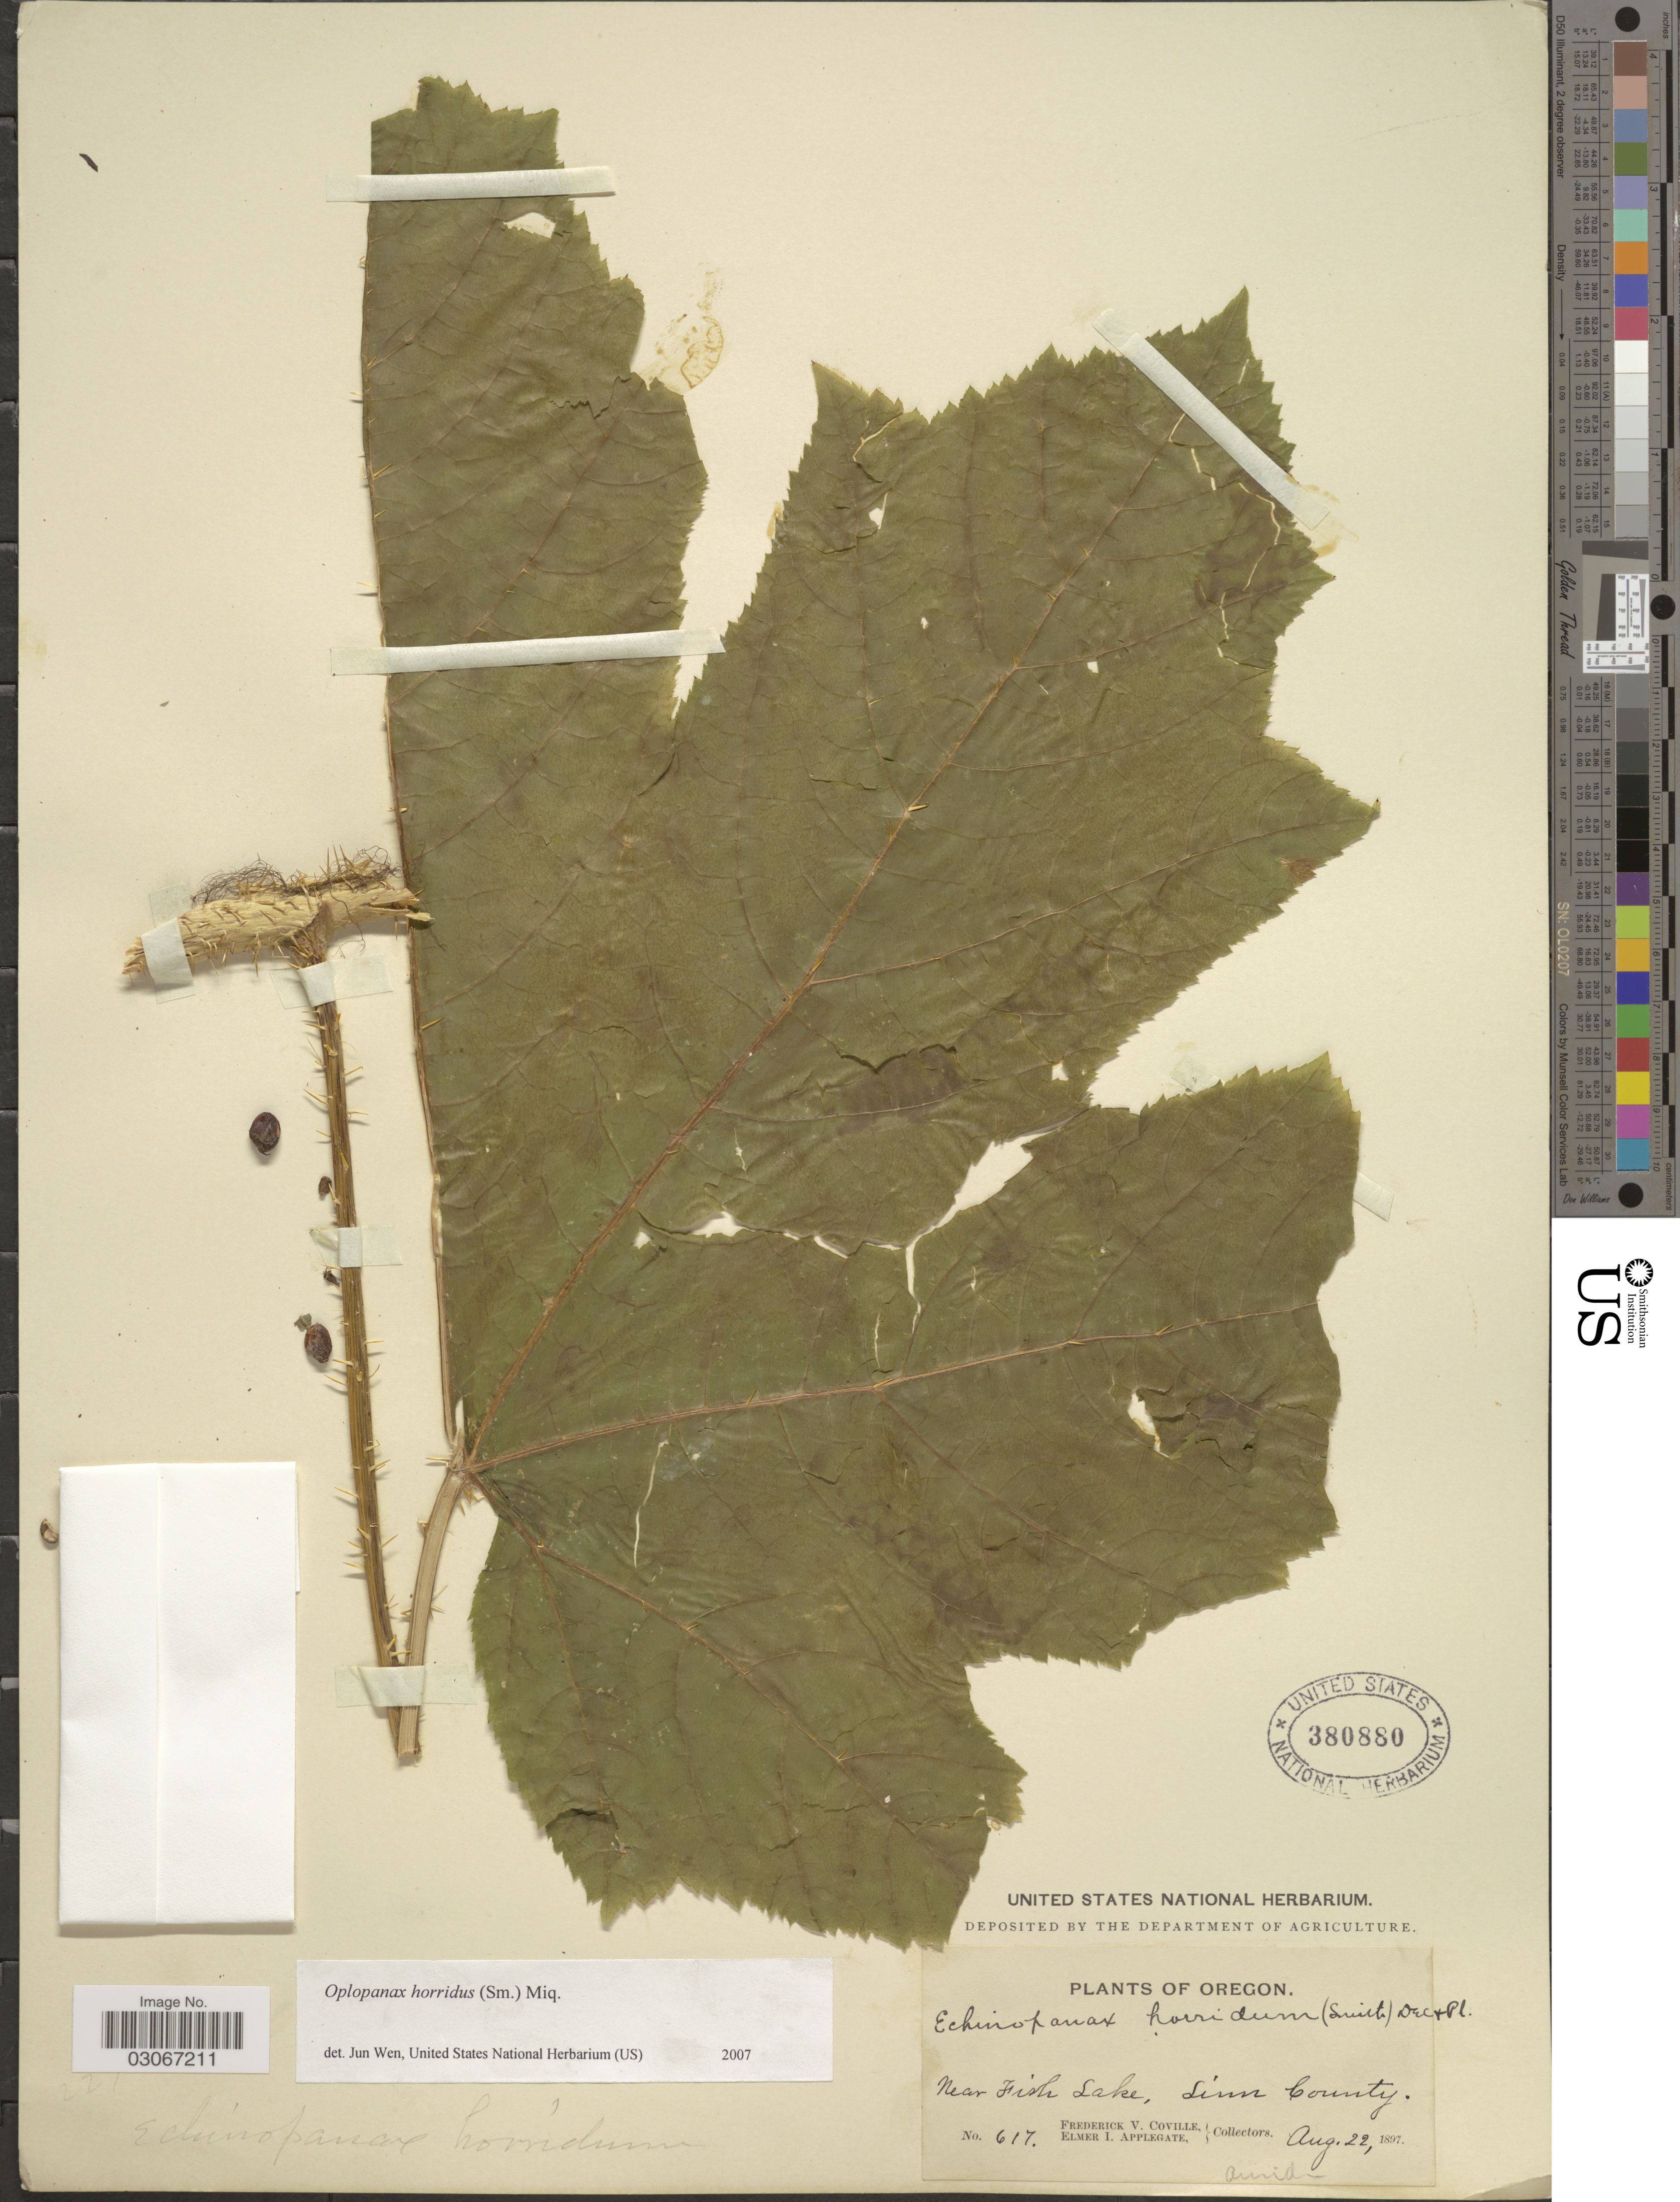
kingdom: Plantae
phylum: Tracheophyta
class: Magnoliopsida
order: Apiales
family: Apiaceae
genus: Opopanax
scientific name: Opopanax horridus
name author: Miq. ex Dippel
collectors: F. V. Coville & E. I. Applegate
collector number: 617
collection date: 1897-08-22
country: United States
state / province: Oregon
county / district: Linn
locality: Near Fish Lake, Linn County.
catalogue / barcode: US 380880